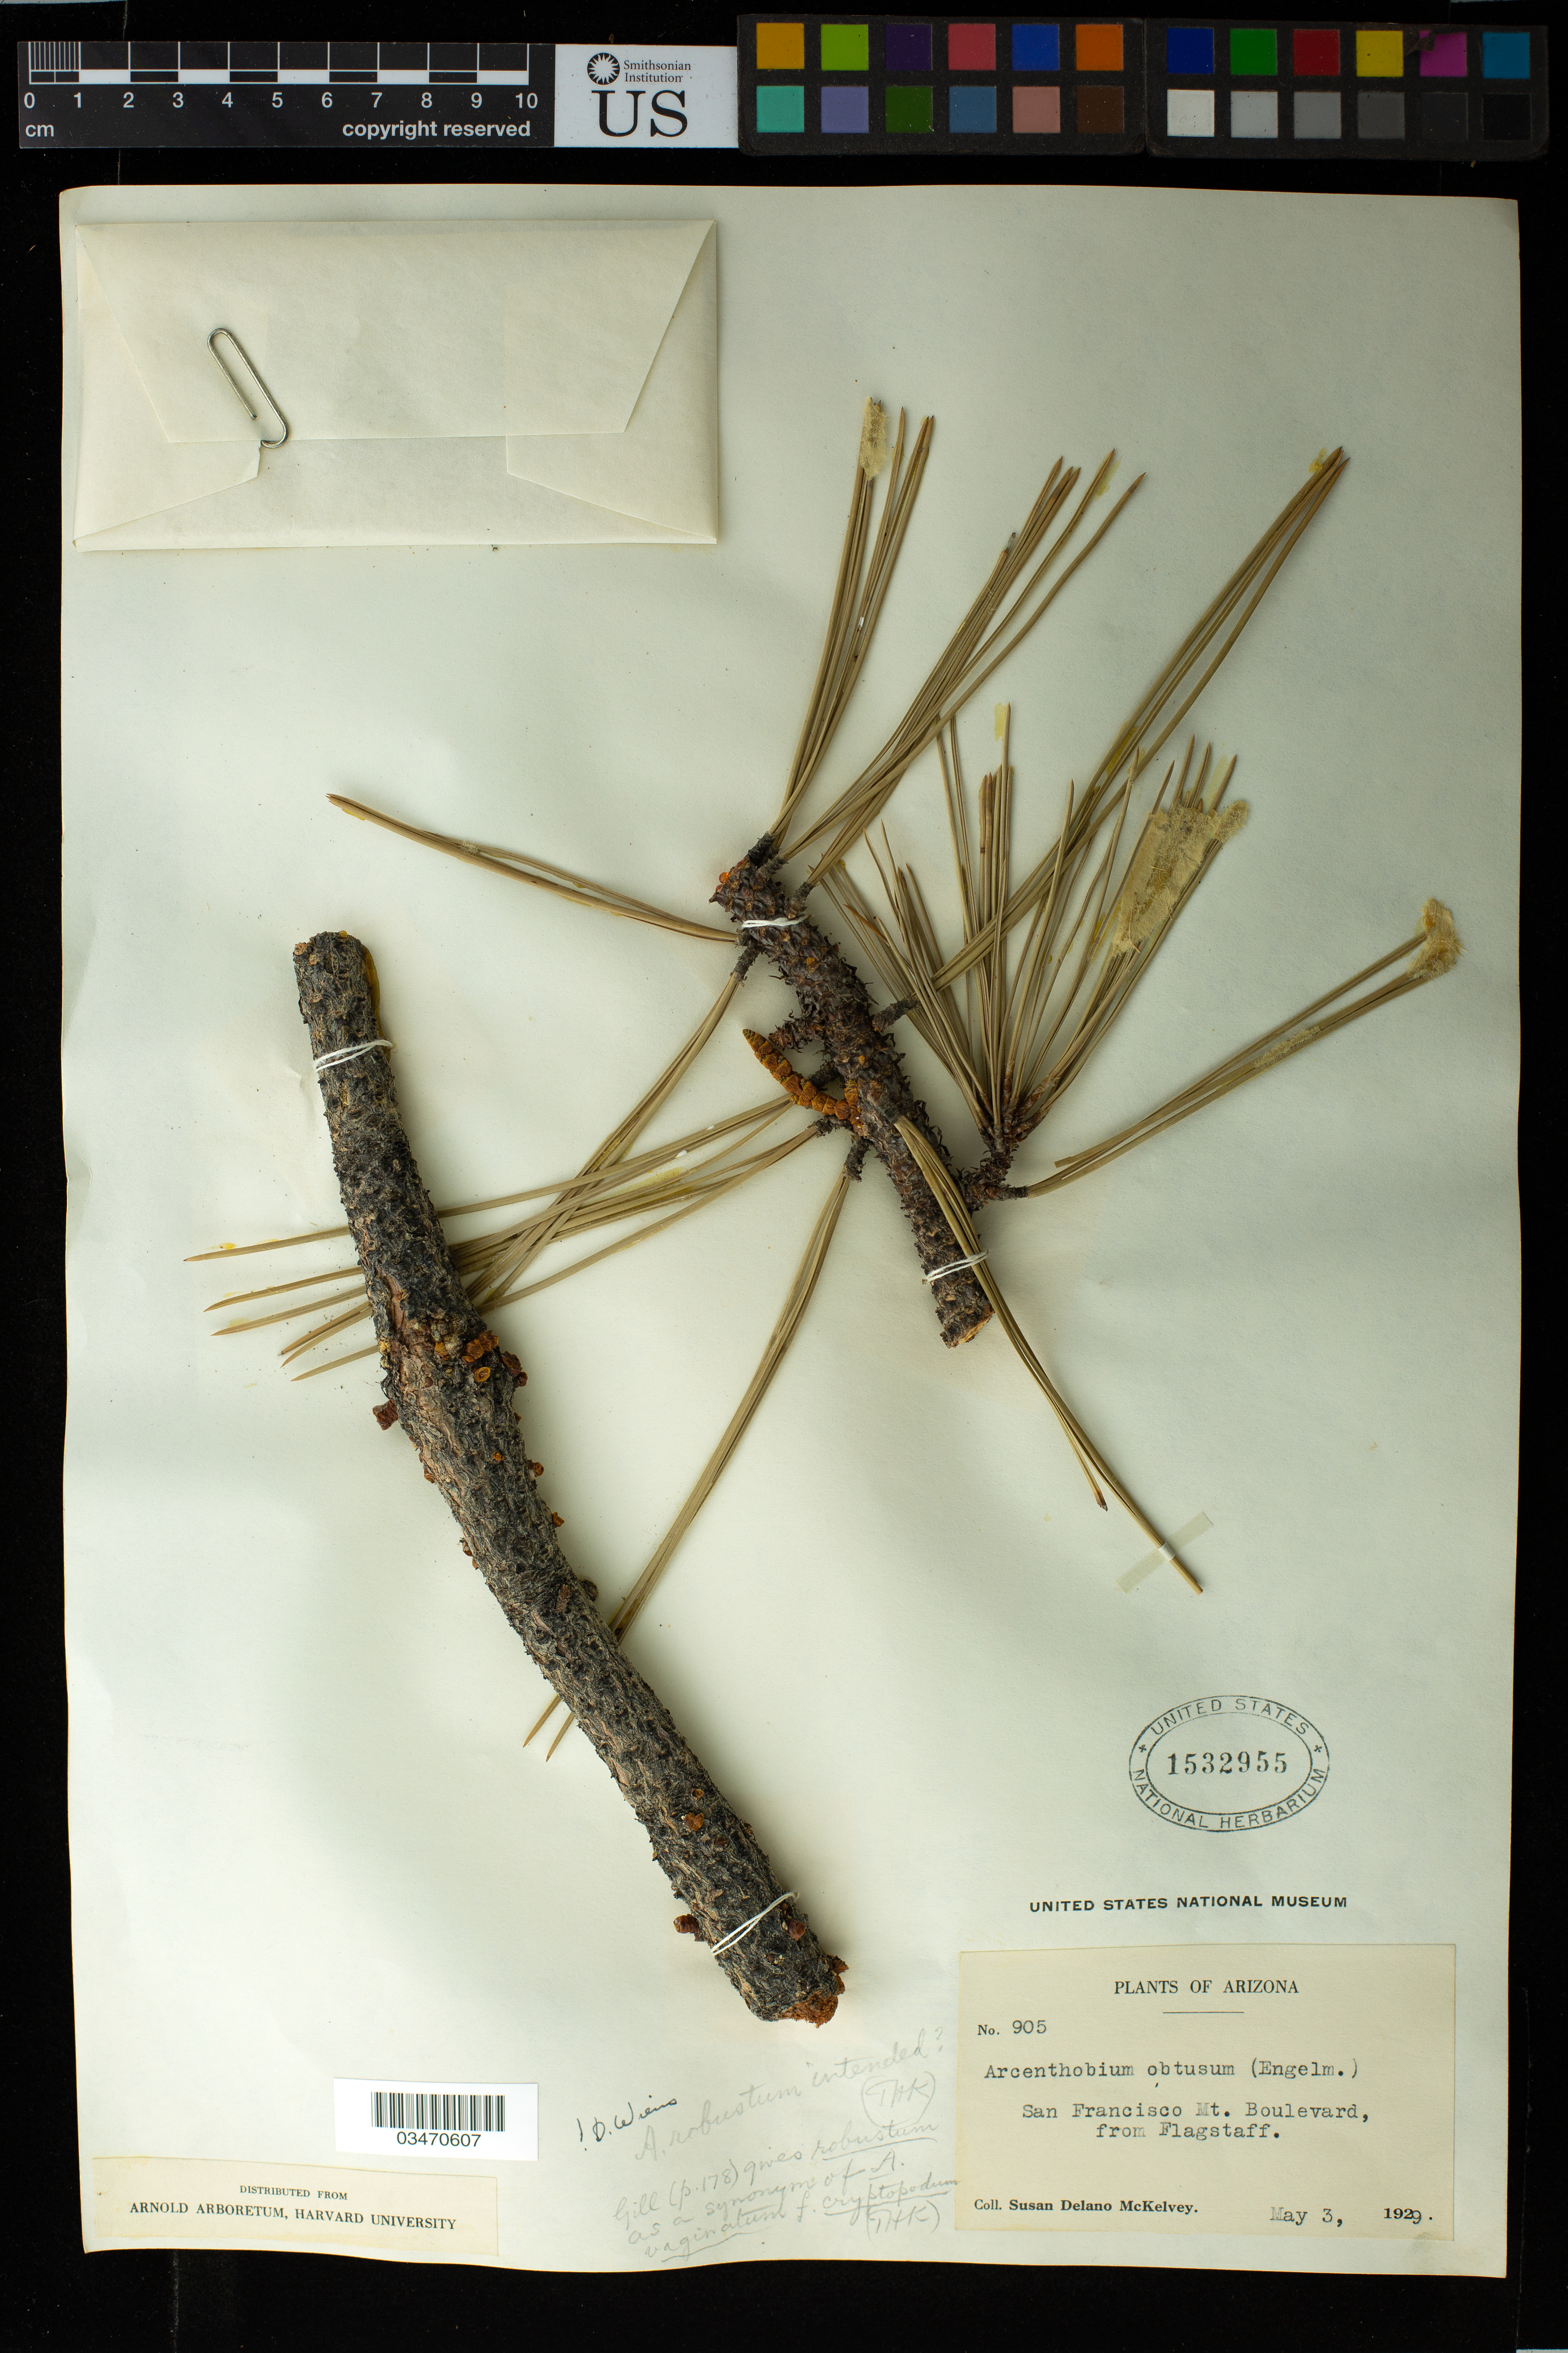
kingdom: Plantae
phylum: Tracheophyta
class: Magnoliopsida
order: Santalales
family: Viscaceae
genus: Arceuthobium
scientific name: Arceuthobium vaginatum f. cryptopodum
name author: (Engelm.) L.S. Gill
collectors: S. A. McKelvey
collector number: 905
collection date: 1929-05-03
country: United States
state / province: Arizona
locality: San Francisco Mt Boulevard from Flagstaff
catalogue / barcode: US 1532955